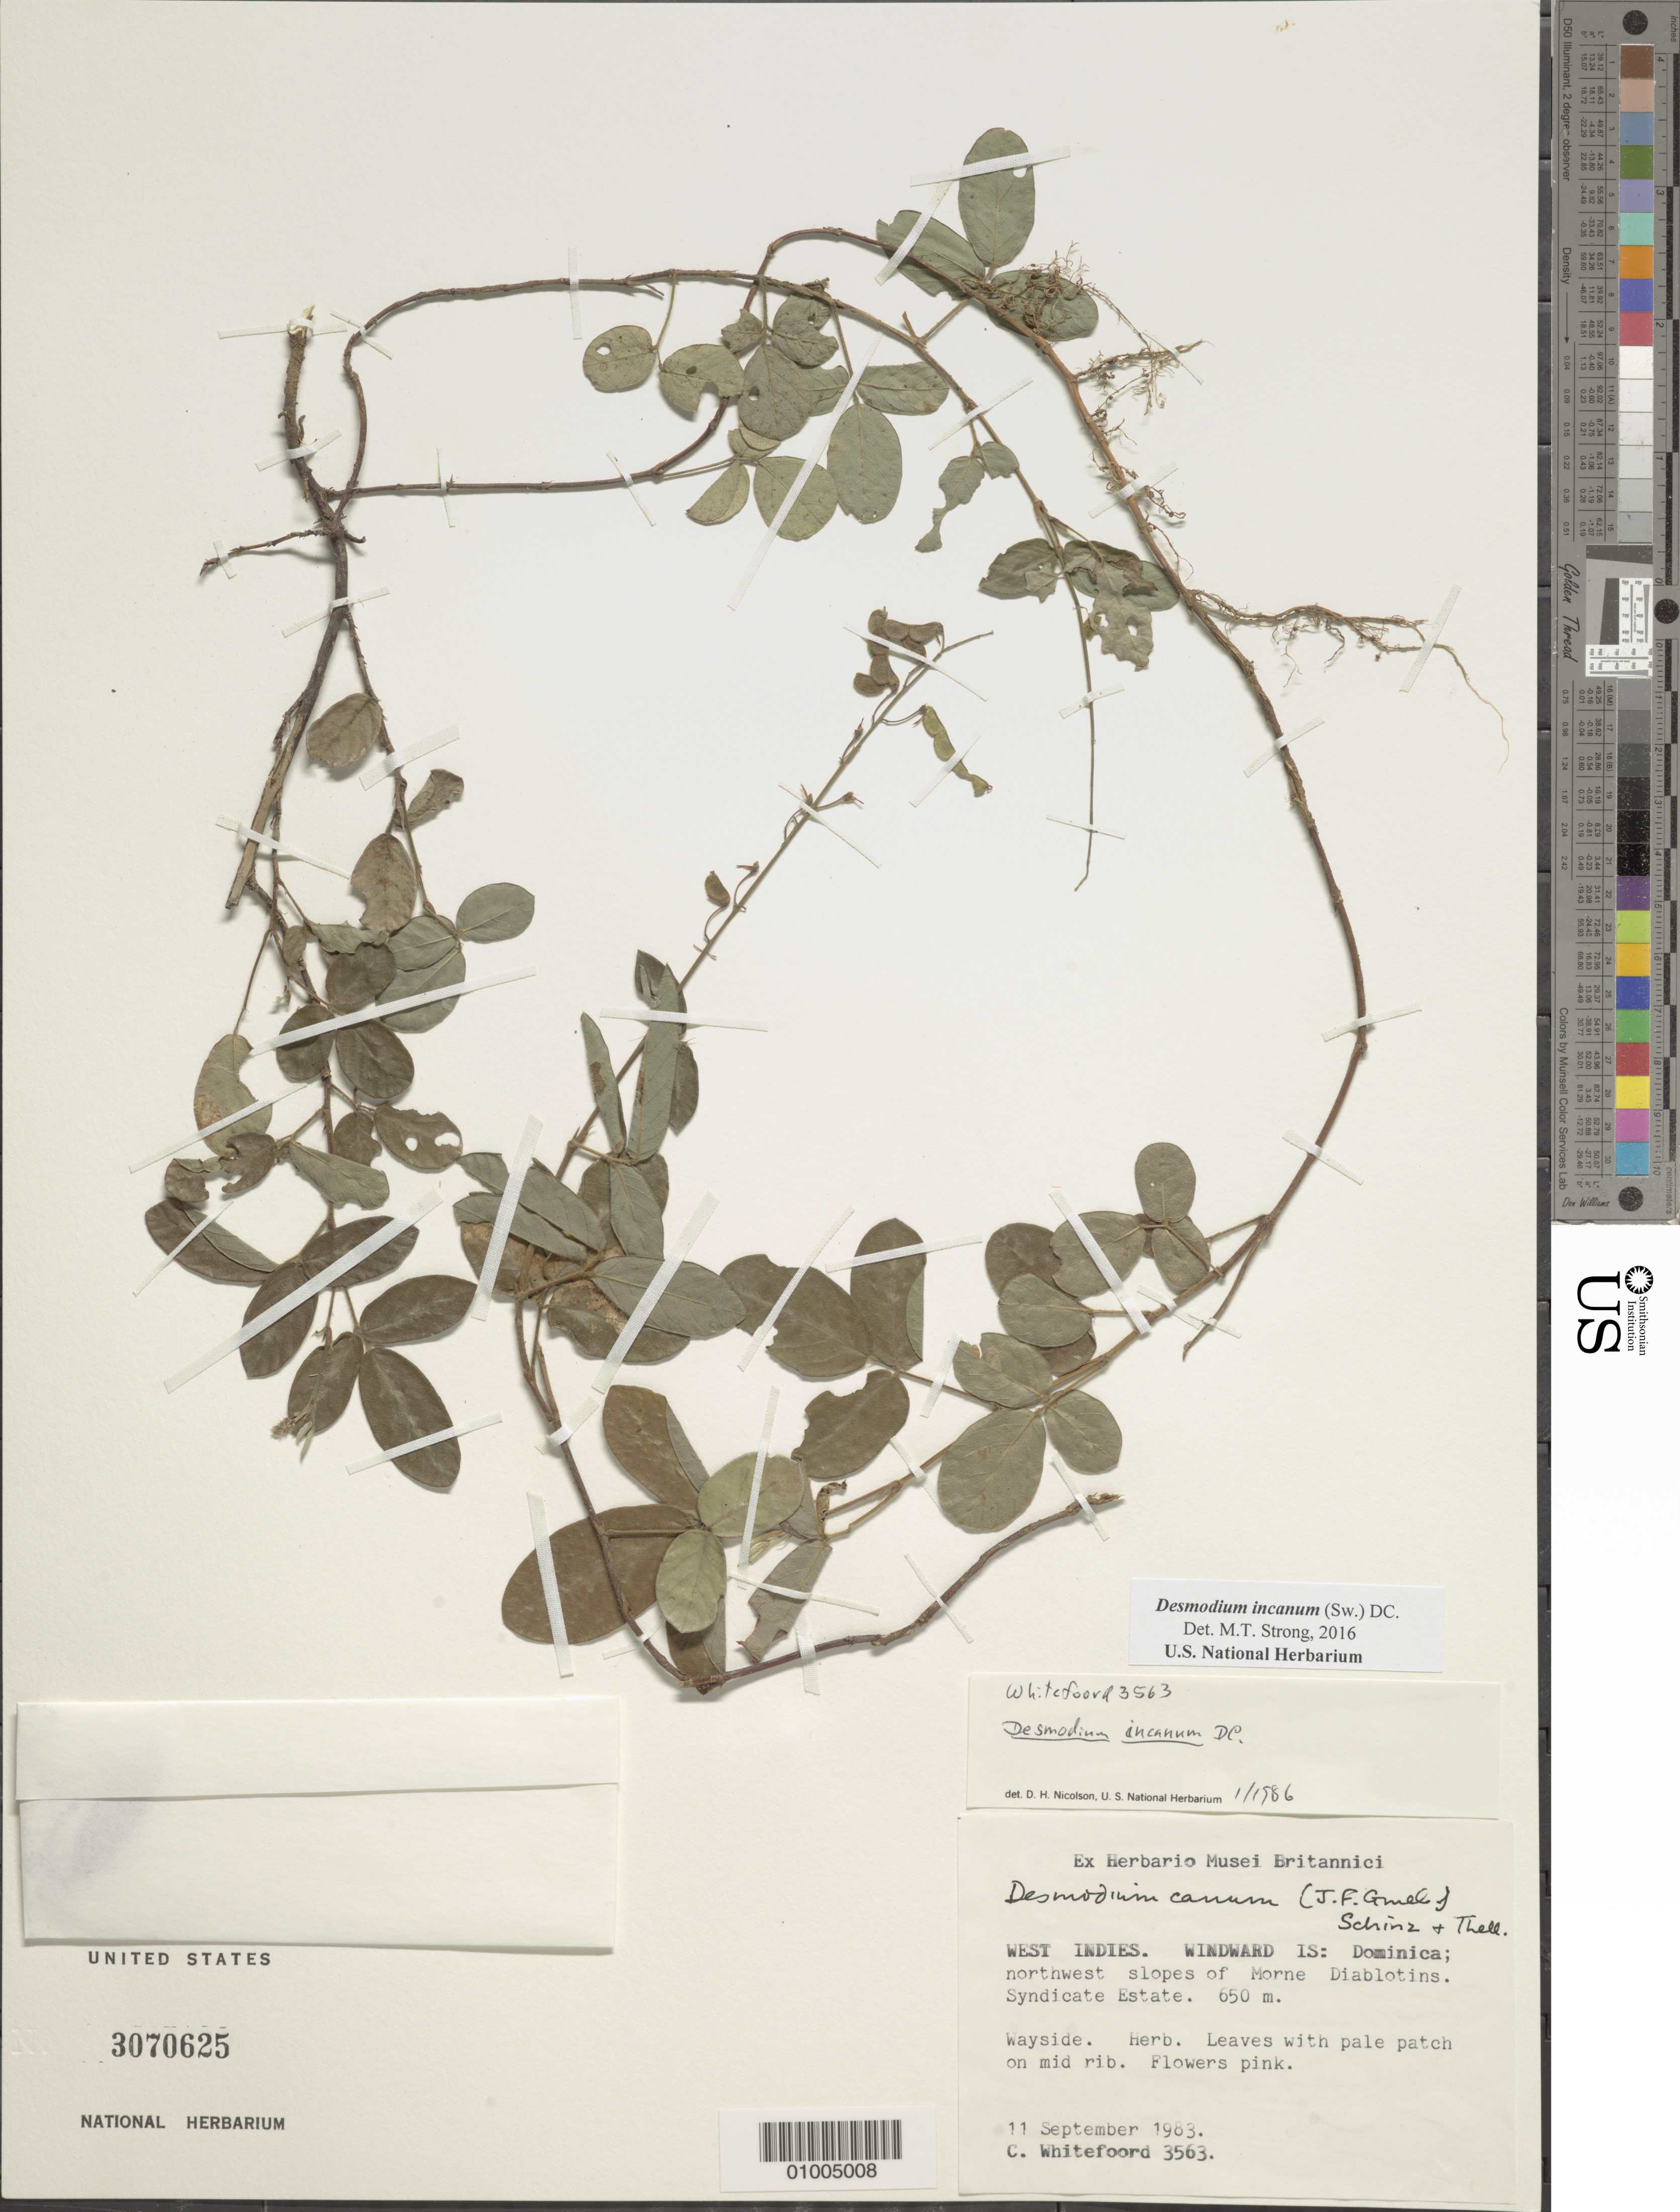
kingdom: Plantae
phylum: Tracheophyta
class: Magnoliopsida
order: Fabales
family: Fabaceae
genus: Desmodium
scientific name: Desmodium incanum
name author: (Sw.) DC.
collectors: C. Whitefoord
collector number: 3563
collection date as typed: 11 Sep 1983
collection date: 1983-09-11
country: Dominica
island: Dominica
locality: NW slopes of Morne Diablotins. Syndicate Estate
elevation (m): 650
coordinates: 0 N, 0 E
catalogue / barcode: US 3070625